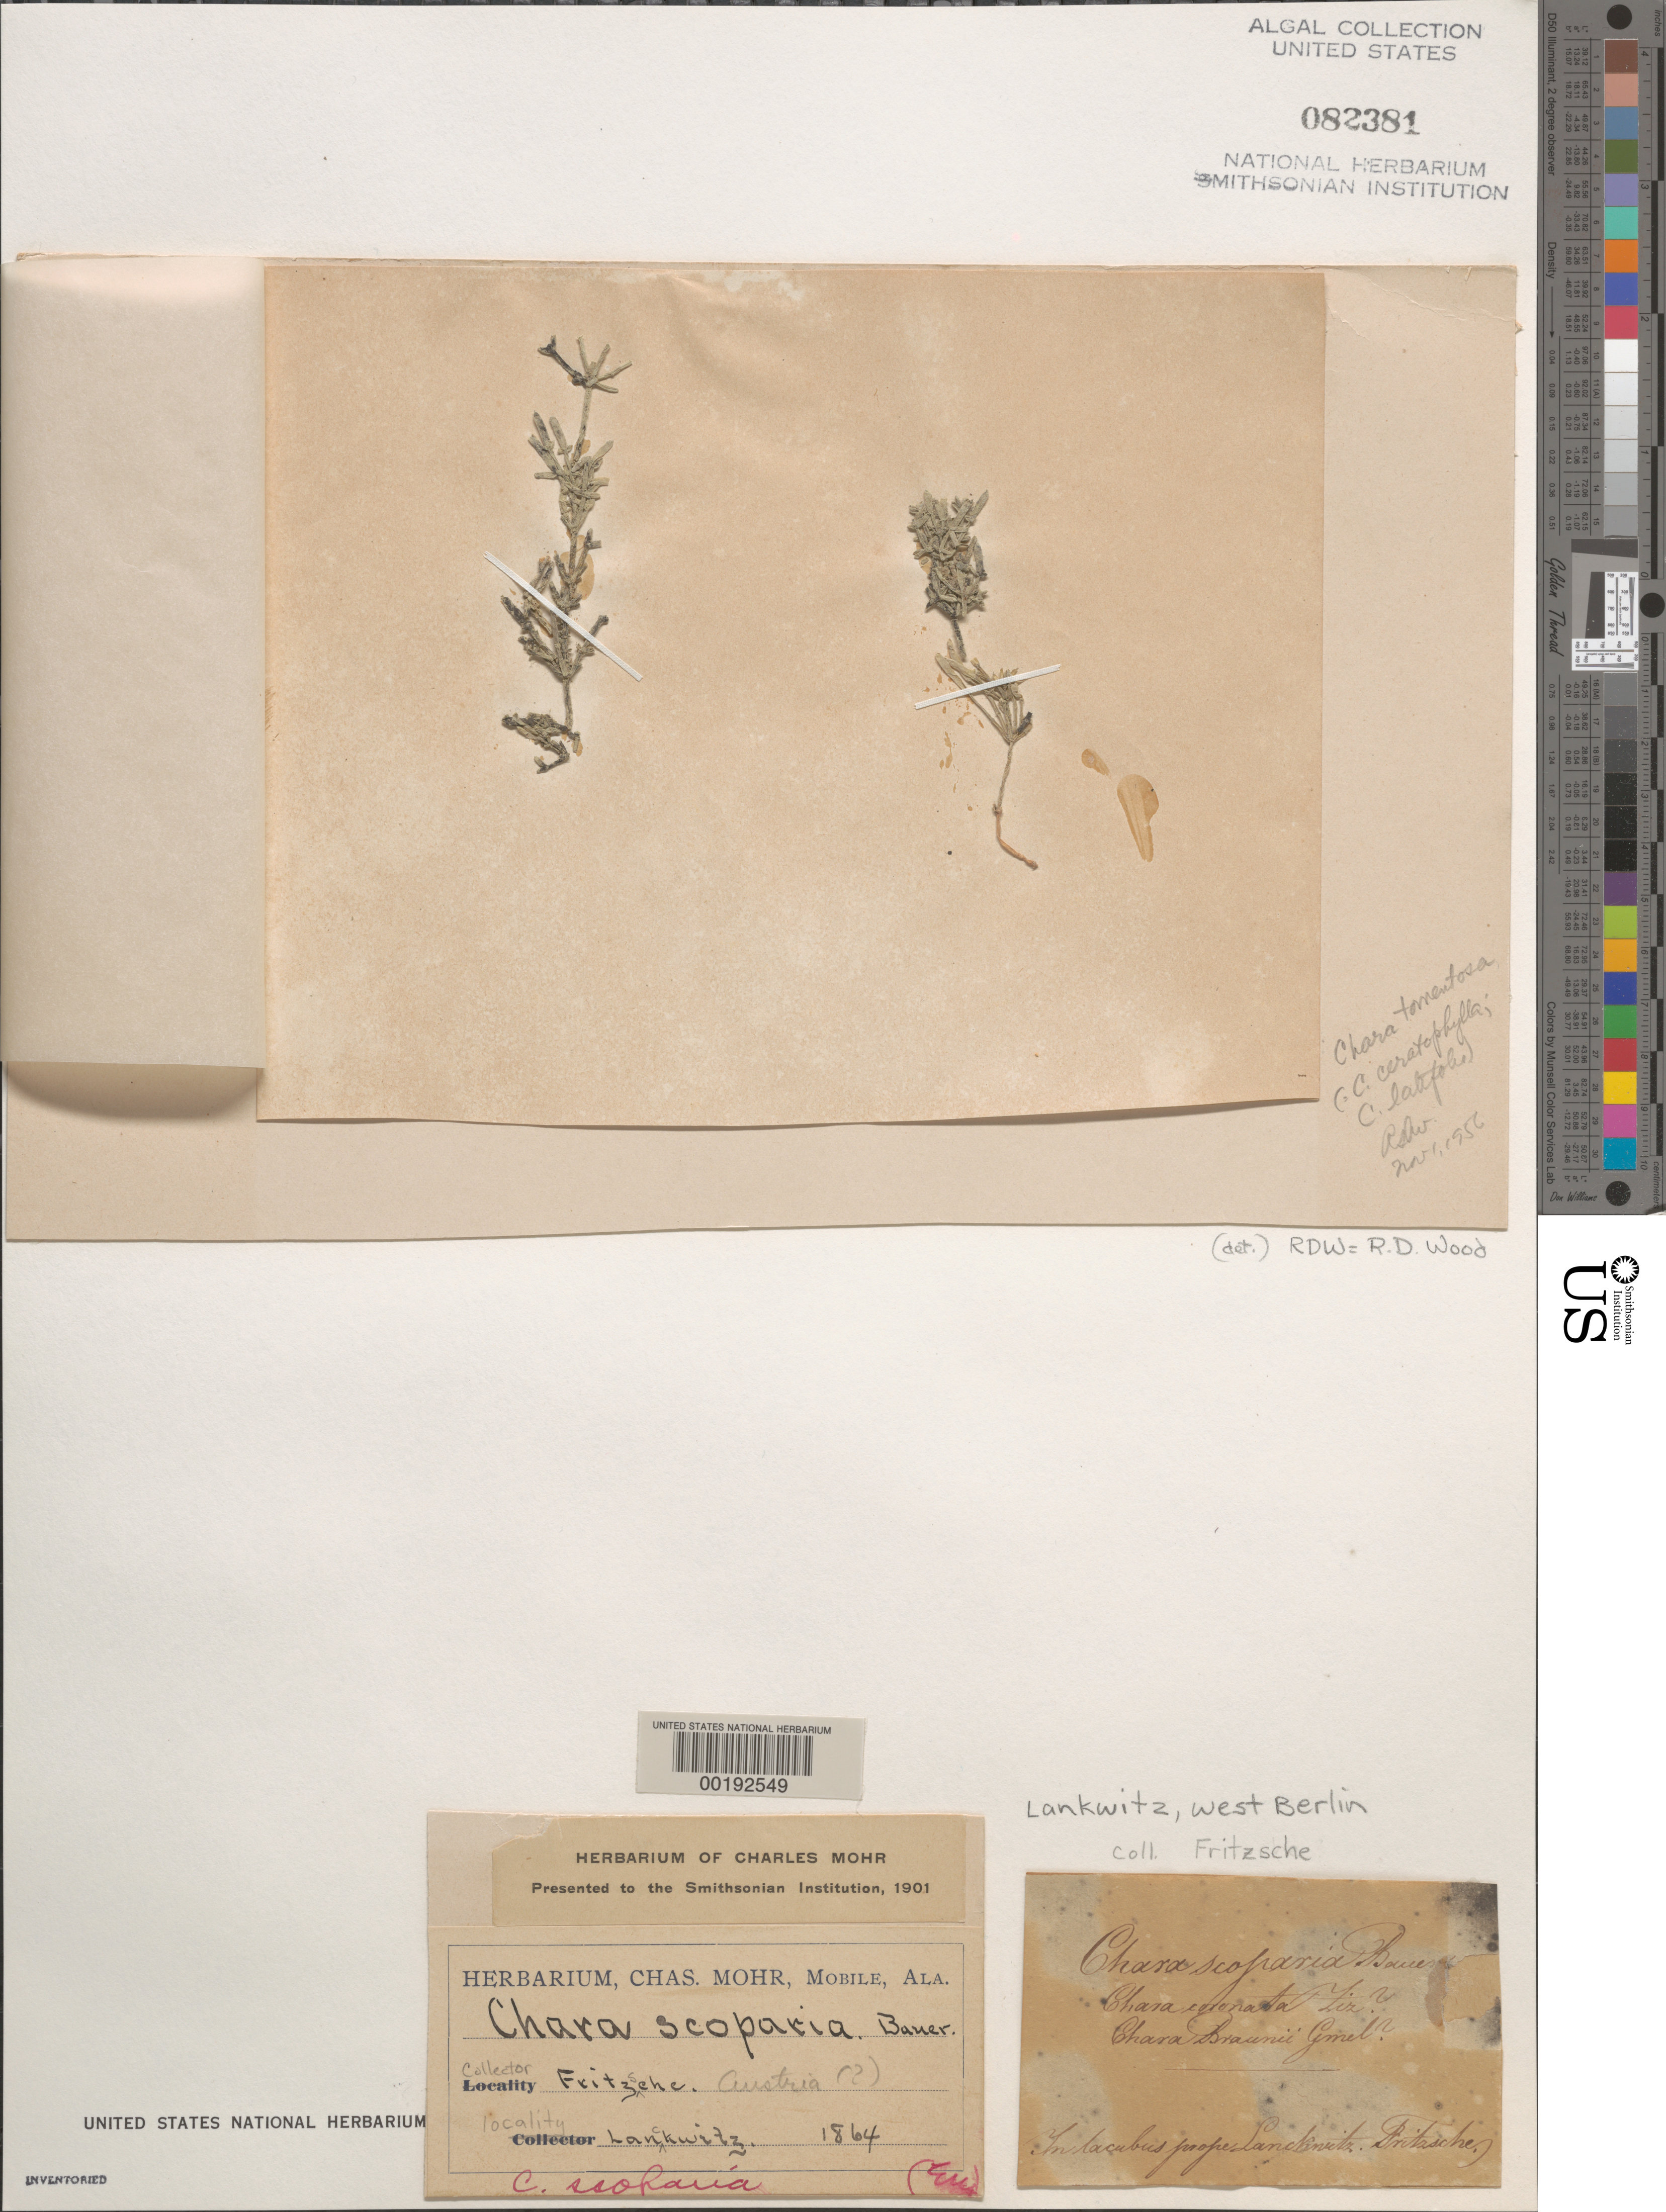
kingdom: Plantae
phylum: Charophyta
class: Charophyceae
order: Charales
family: Characeae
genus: Chara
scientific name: Chara tomentosa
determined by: Wood, R. D.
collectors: -. Fritzsche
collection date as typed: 1864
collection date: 1864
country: Germany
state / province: Berlin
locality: Near lankwitz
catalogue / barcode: US 82381